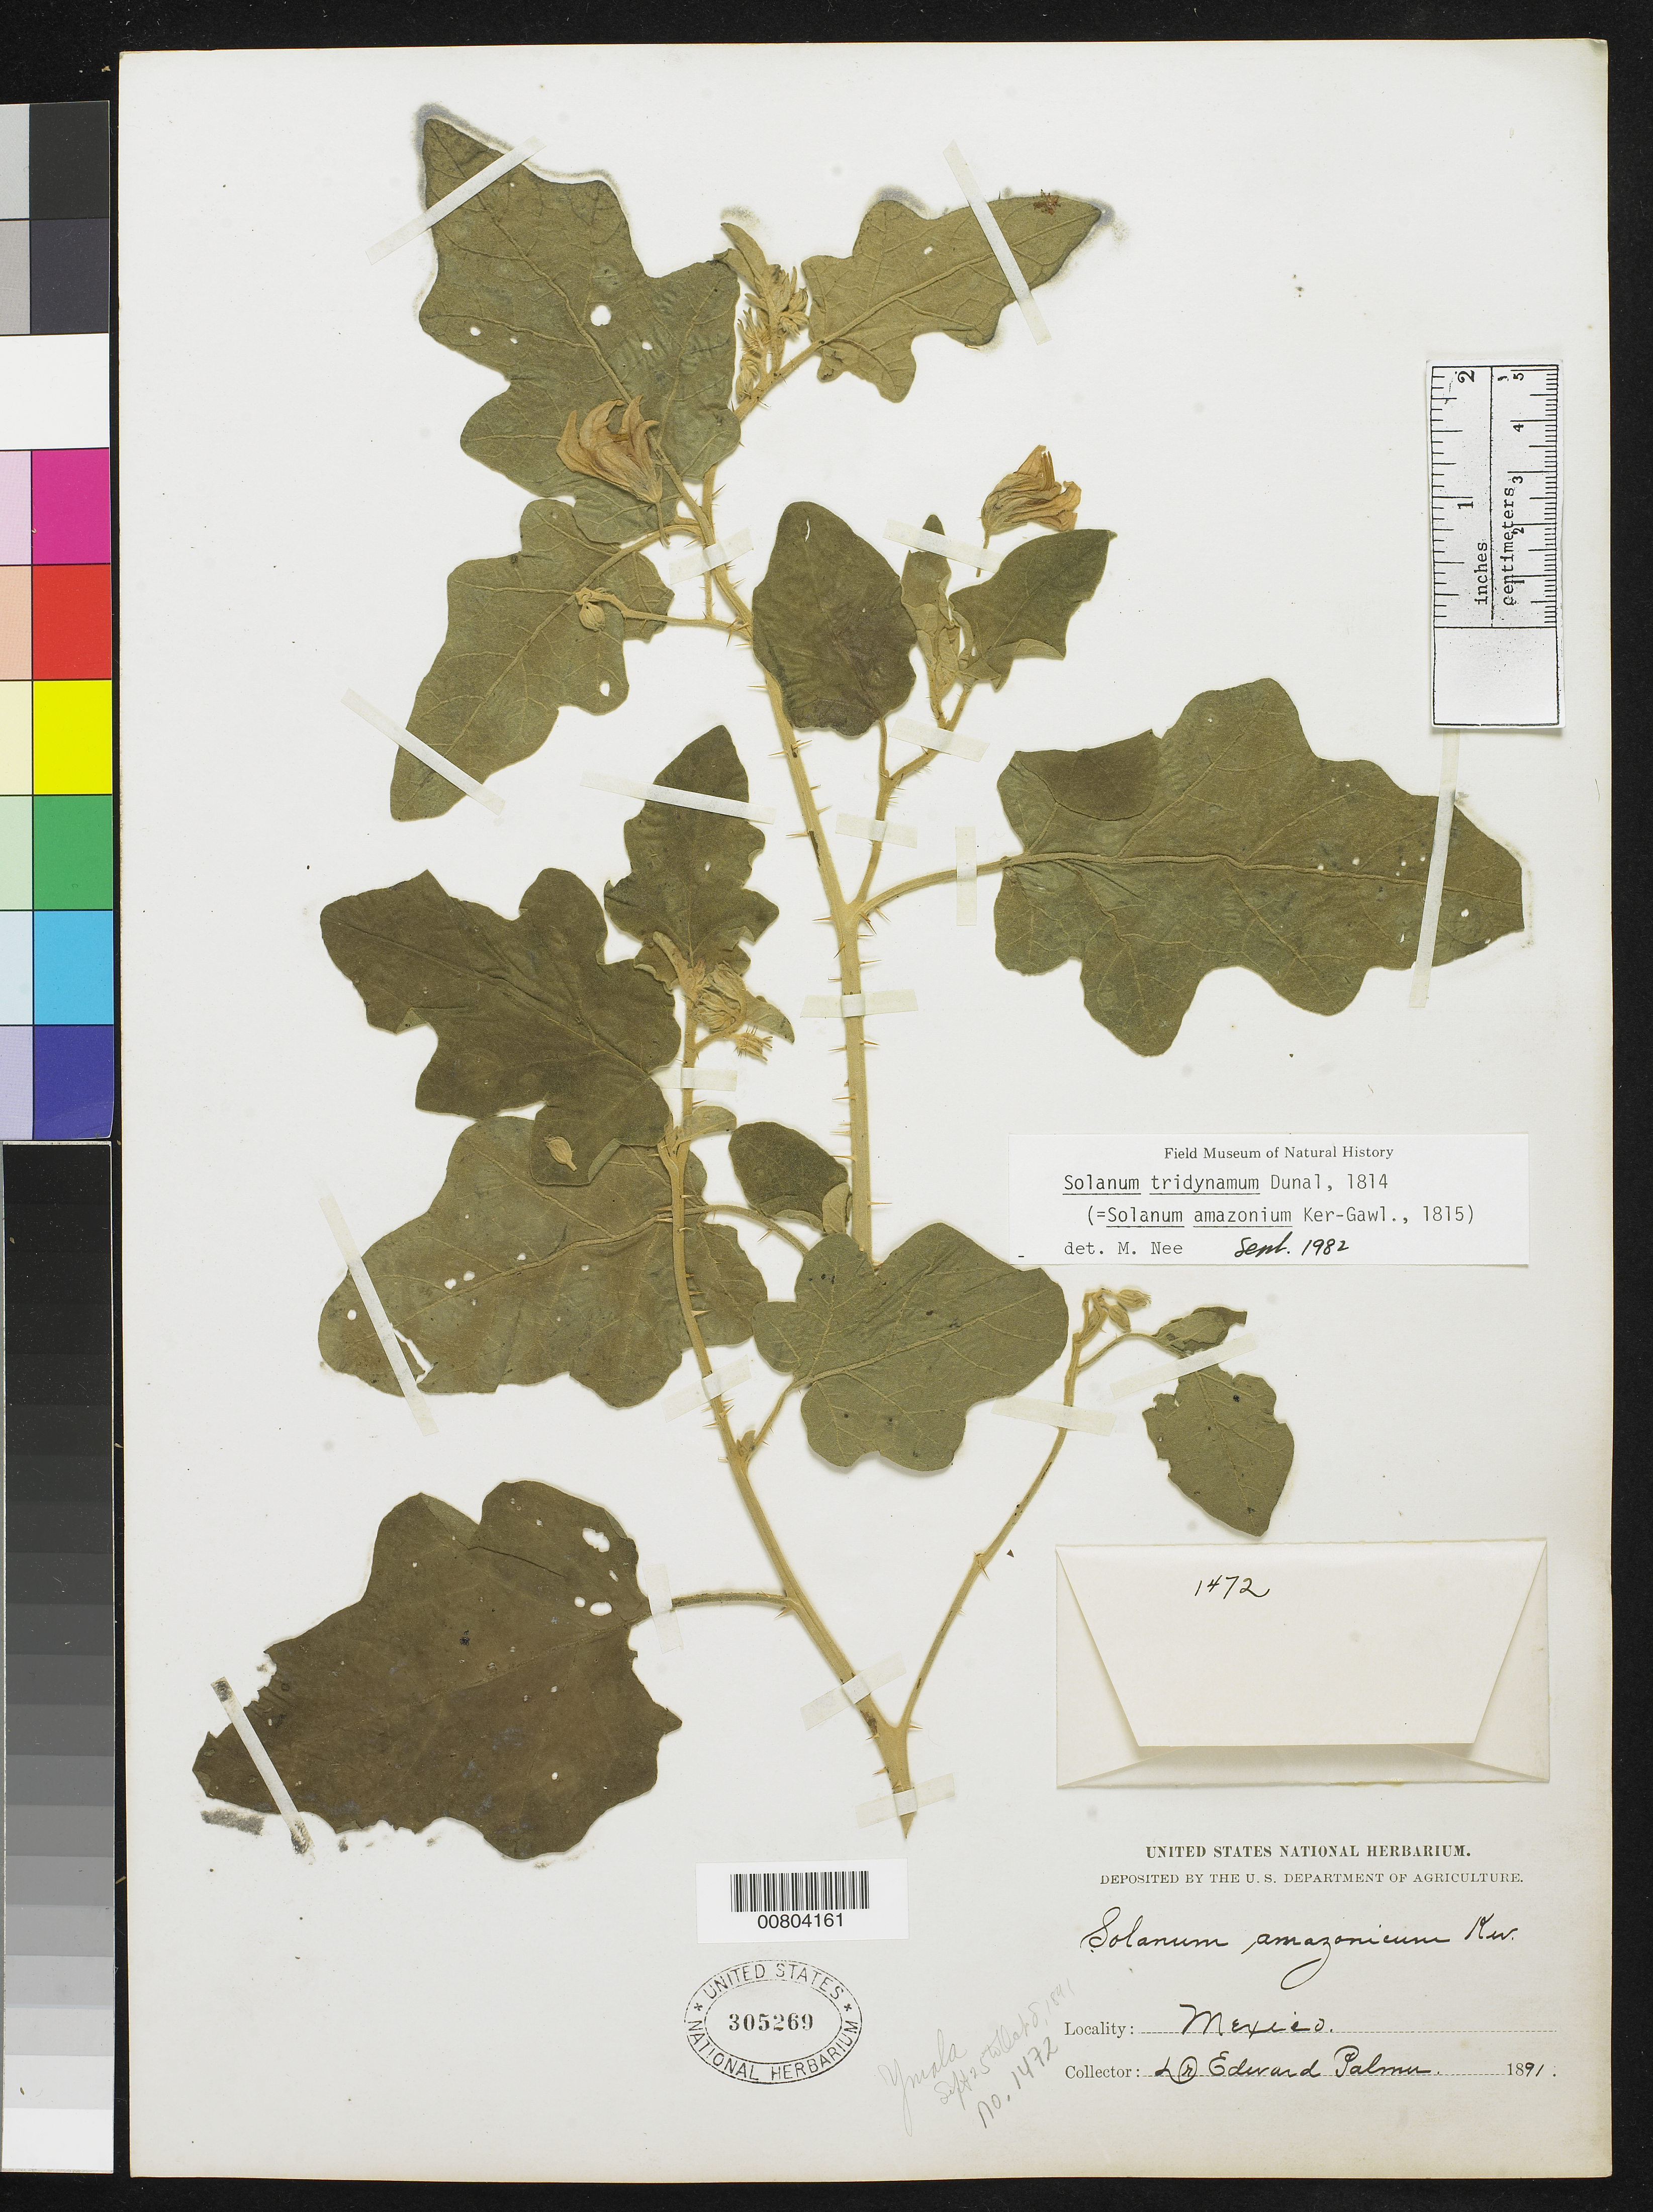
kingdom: Plantae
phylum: Tracheophyta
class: Magnoliopsida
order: Solanales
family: Solanaceae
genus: Solanum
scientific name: Solanum tridynamum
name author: Dunal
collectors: E. Palmer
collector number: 1472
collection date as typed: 25 Sep 1891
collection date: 1891-09-25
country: Mexico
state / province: Sinaloa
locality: Ymala, Sinaloa.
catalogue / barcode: US 305269